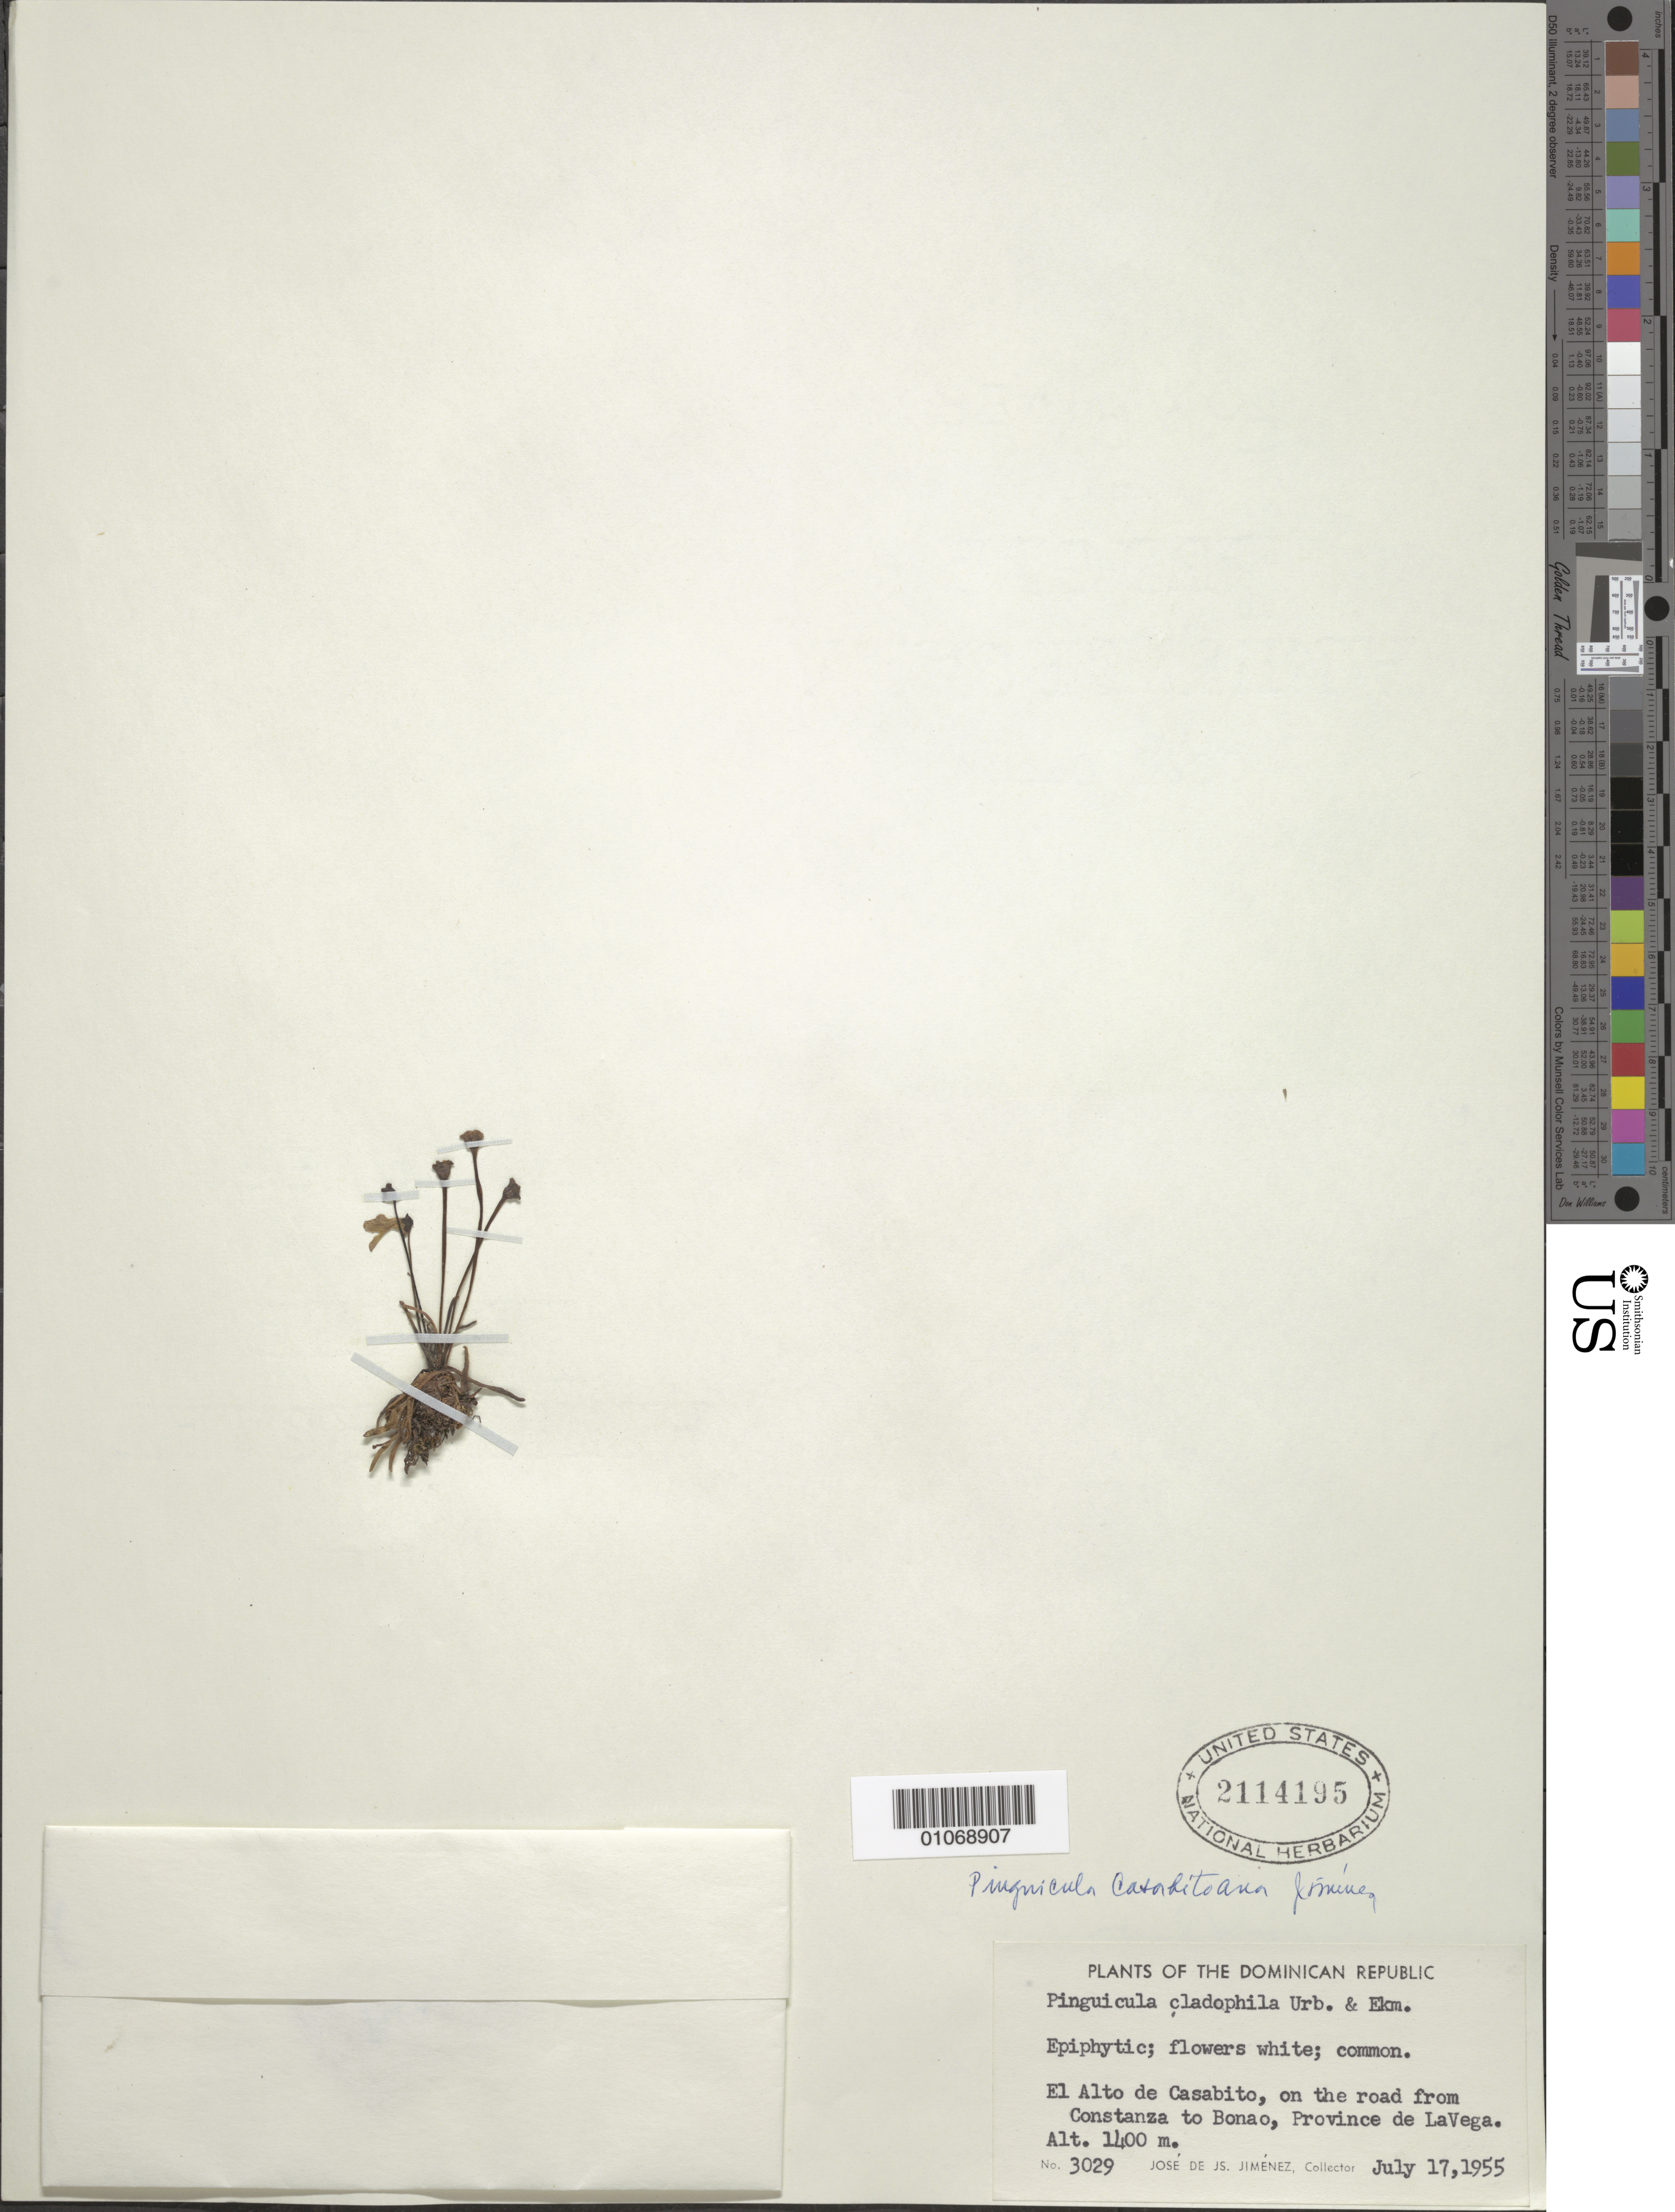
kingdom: Plantae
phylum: Tracheophyta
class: Magnoliopsida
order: Lamiales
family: Lentibulariaceae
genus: Pinguicula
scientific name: Pinguicula casabitoana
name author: J. Jiménez Alm.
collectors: J. J. Jiménez Almonte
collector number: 3029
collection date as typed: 17 Jul 1955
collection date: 1955-07-17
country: Dominican Republic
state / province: La Vega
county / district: Bonao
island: Hispaniola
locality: El Alto de Casabito, on the road from Costanza to Bonao.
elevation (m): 1400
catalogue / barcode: US 2114195